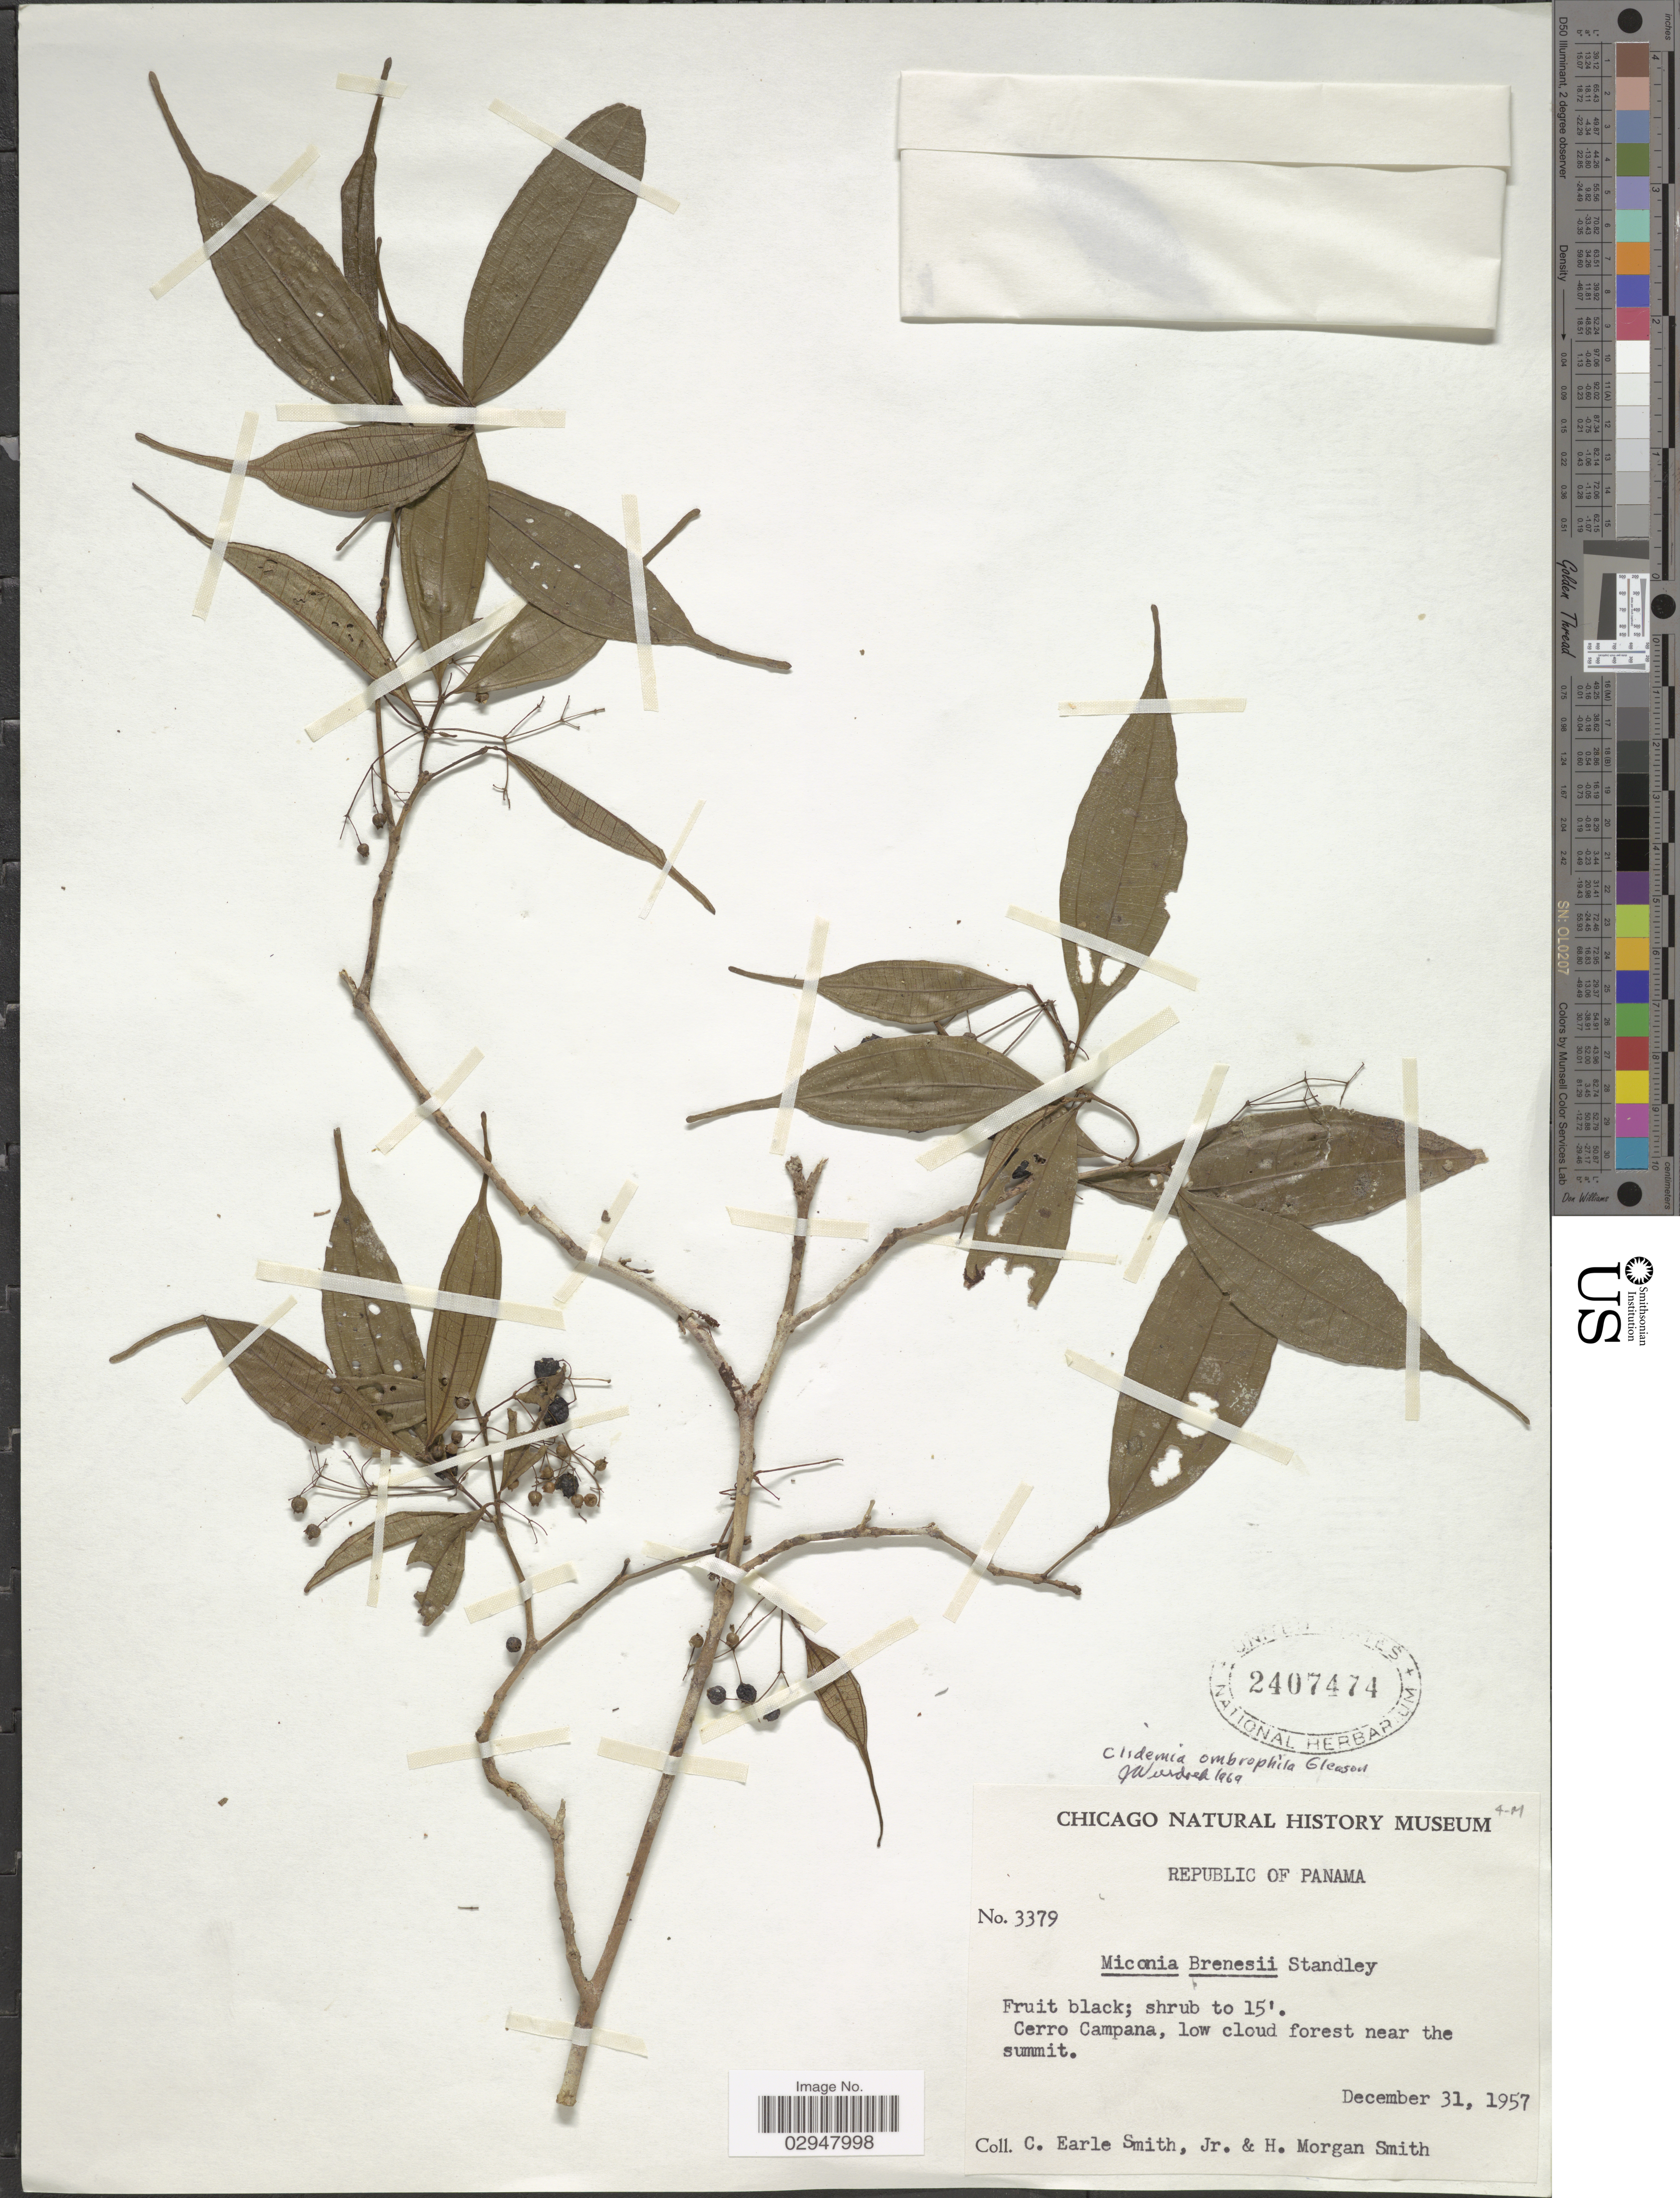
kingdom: Plantae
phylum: Tracheophyta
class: Magnoliopsida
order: Myrtales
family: Melastomataceae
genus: Clidemia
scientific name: Clidemia ombrophila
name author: Gleason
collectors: C. E. Smith Jr. & H. M. Smith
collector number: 3379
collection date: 1957-12-31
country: Panama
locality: Republic of Panama, Cerro Campana, low cloud forest near the summit.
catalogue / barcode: US 2407474